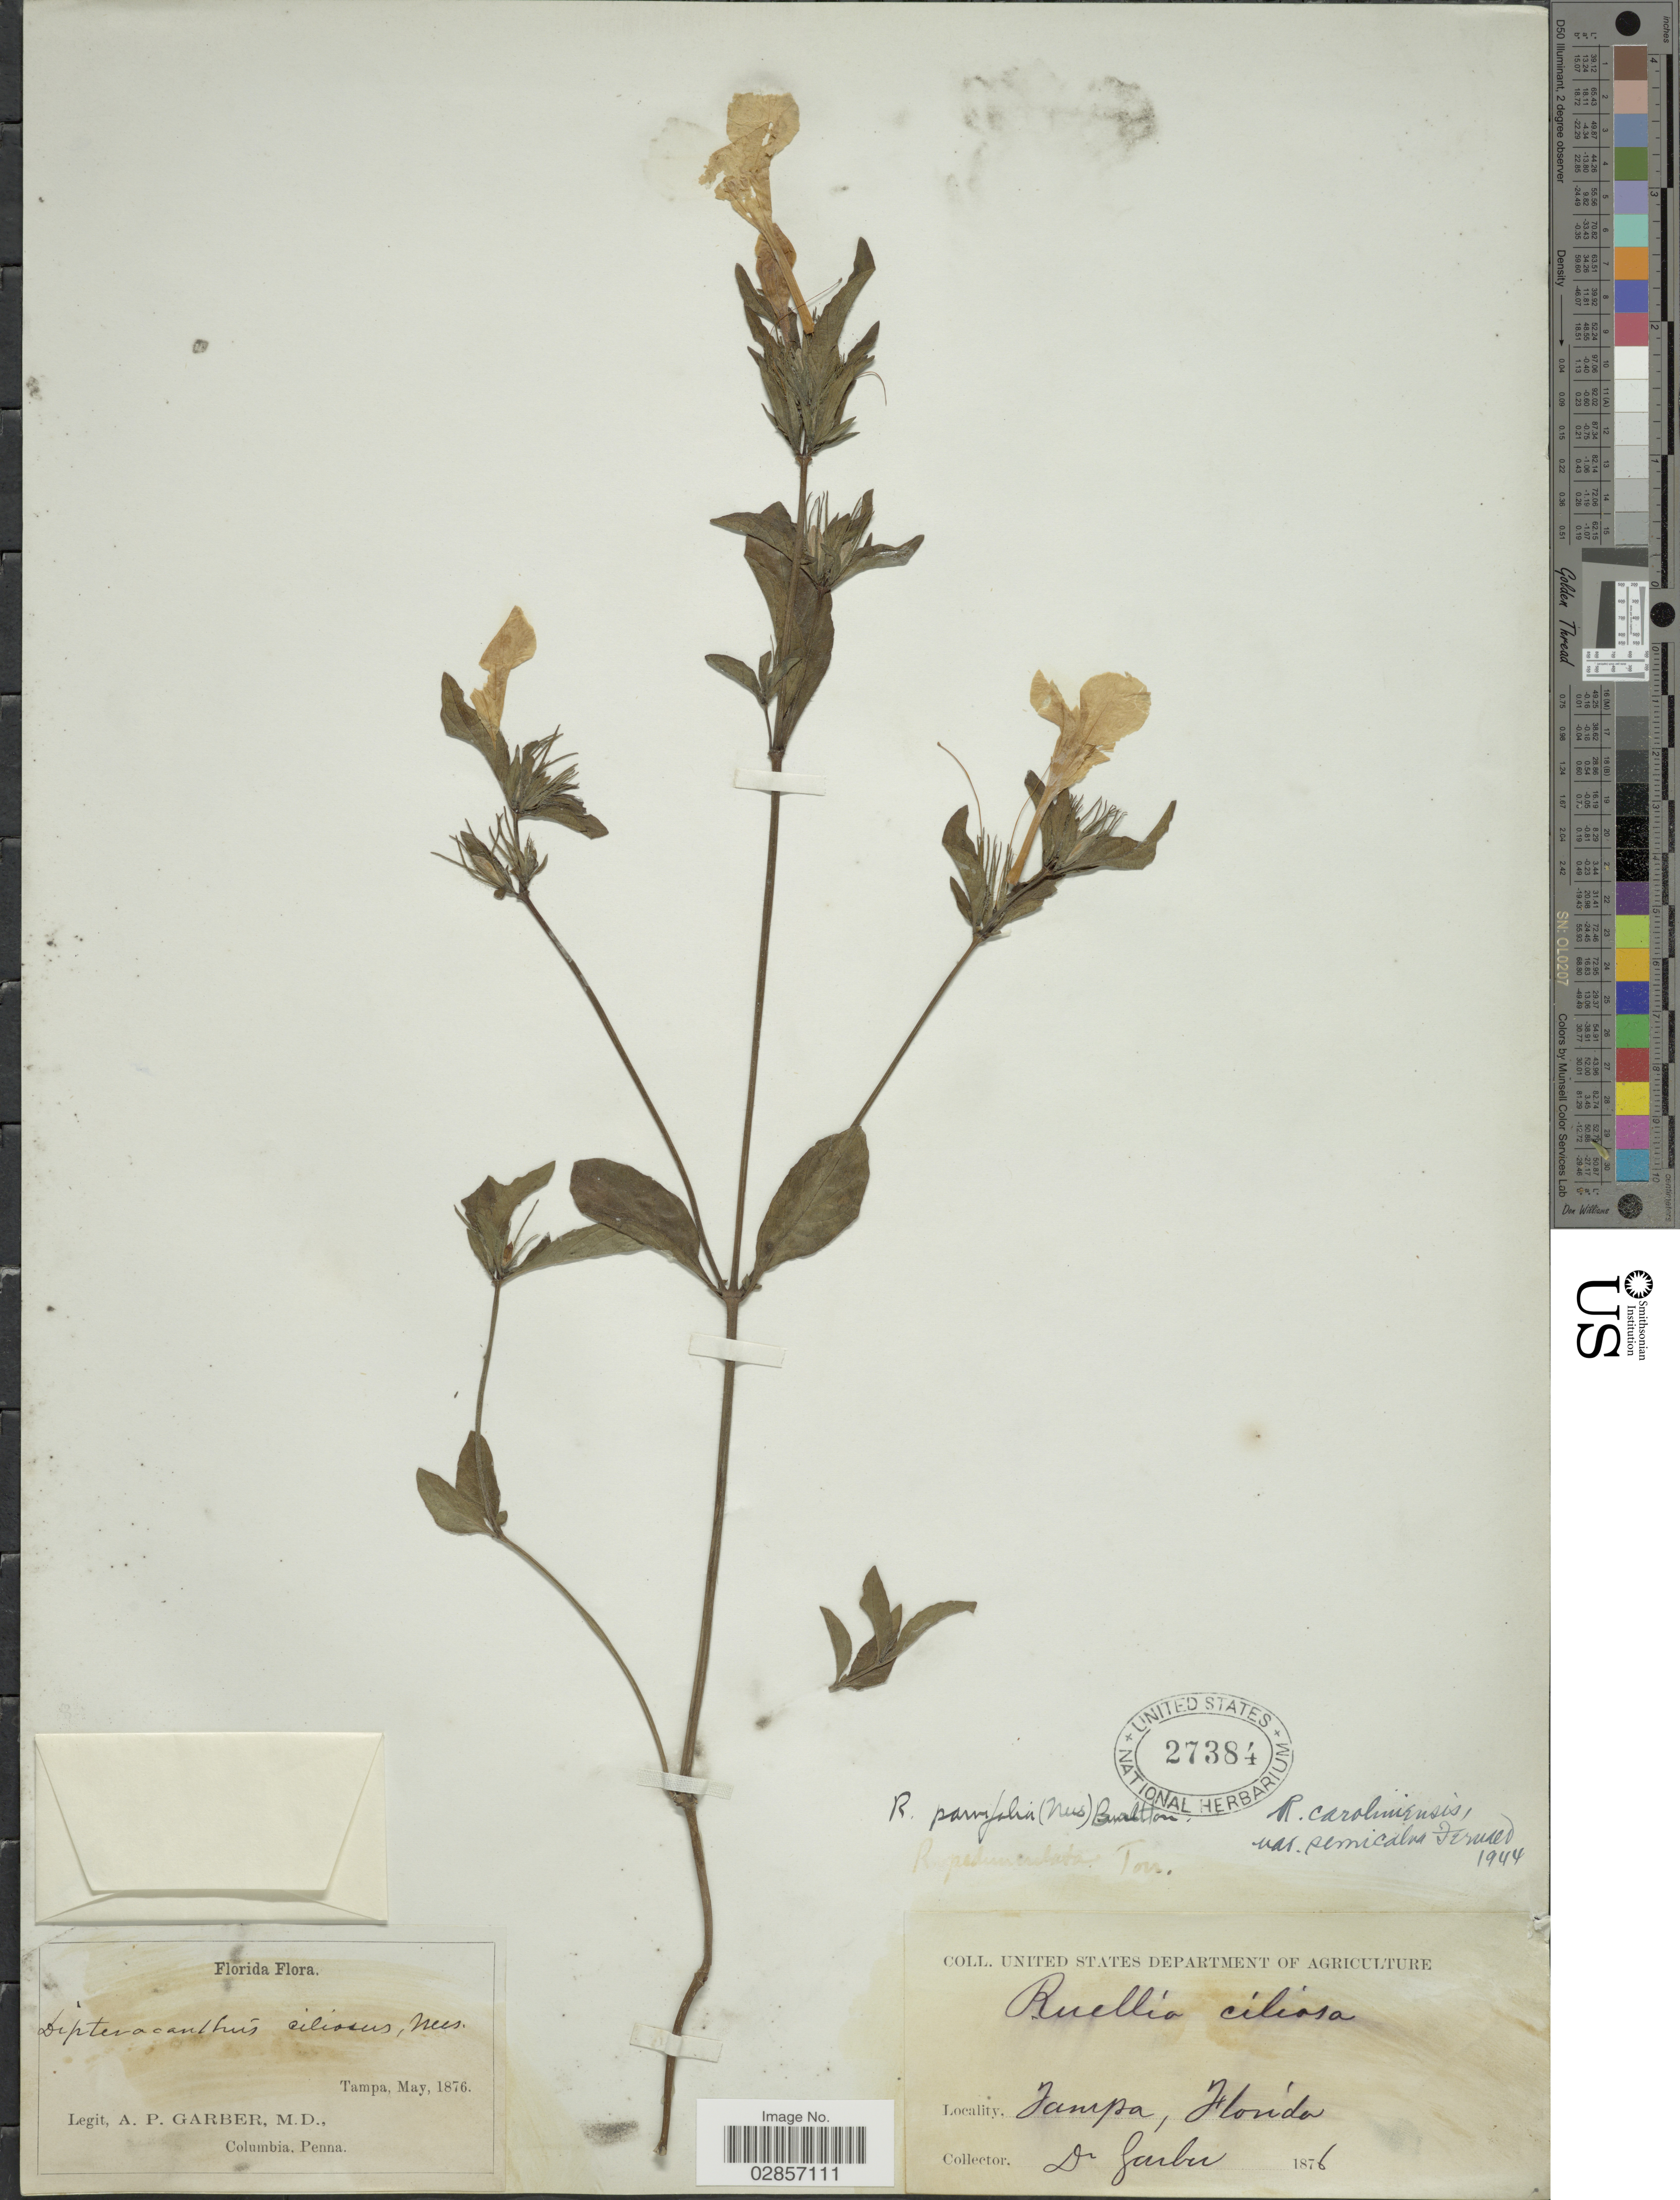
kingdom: Plantae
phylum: Tracheophyta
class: Magnoliopsida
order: Lamiales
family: Acanthaceae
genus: Ruellia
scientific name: Ruellia caroliniensis var. semicalva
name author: Fernald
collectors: A. P. Garber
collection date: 1876-05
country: United States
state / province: Florida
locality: Tampa.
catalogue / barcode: US 27384